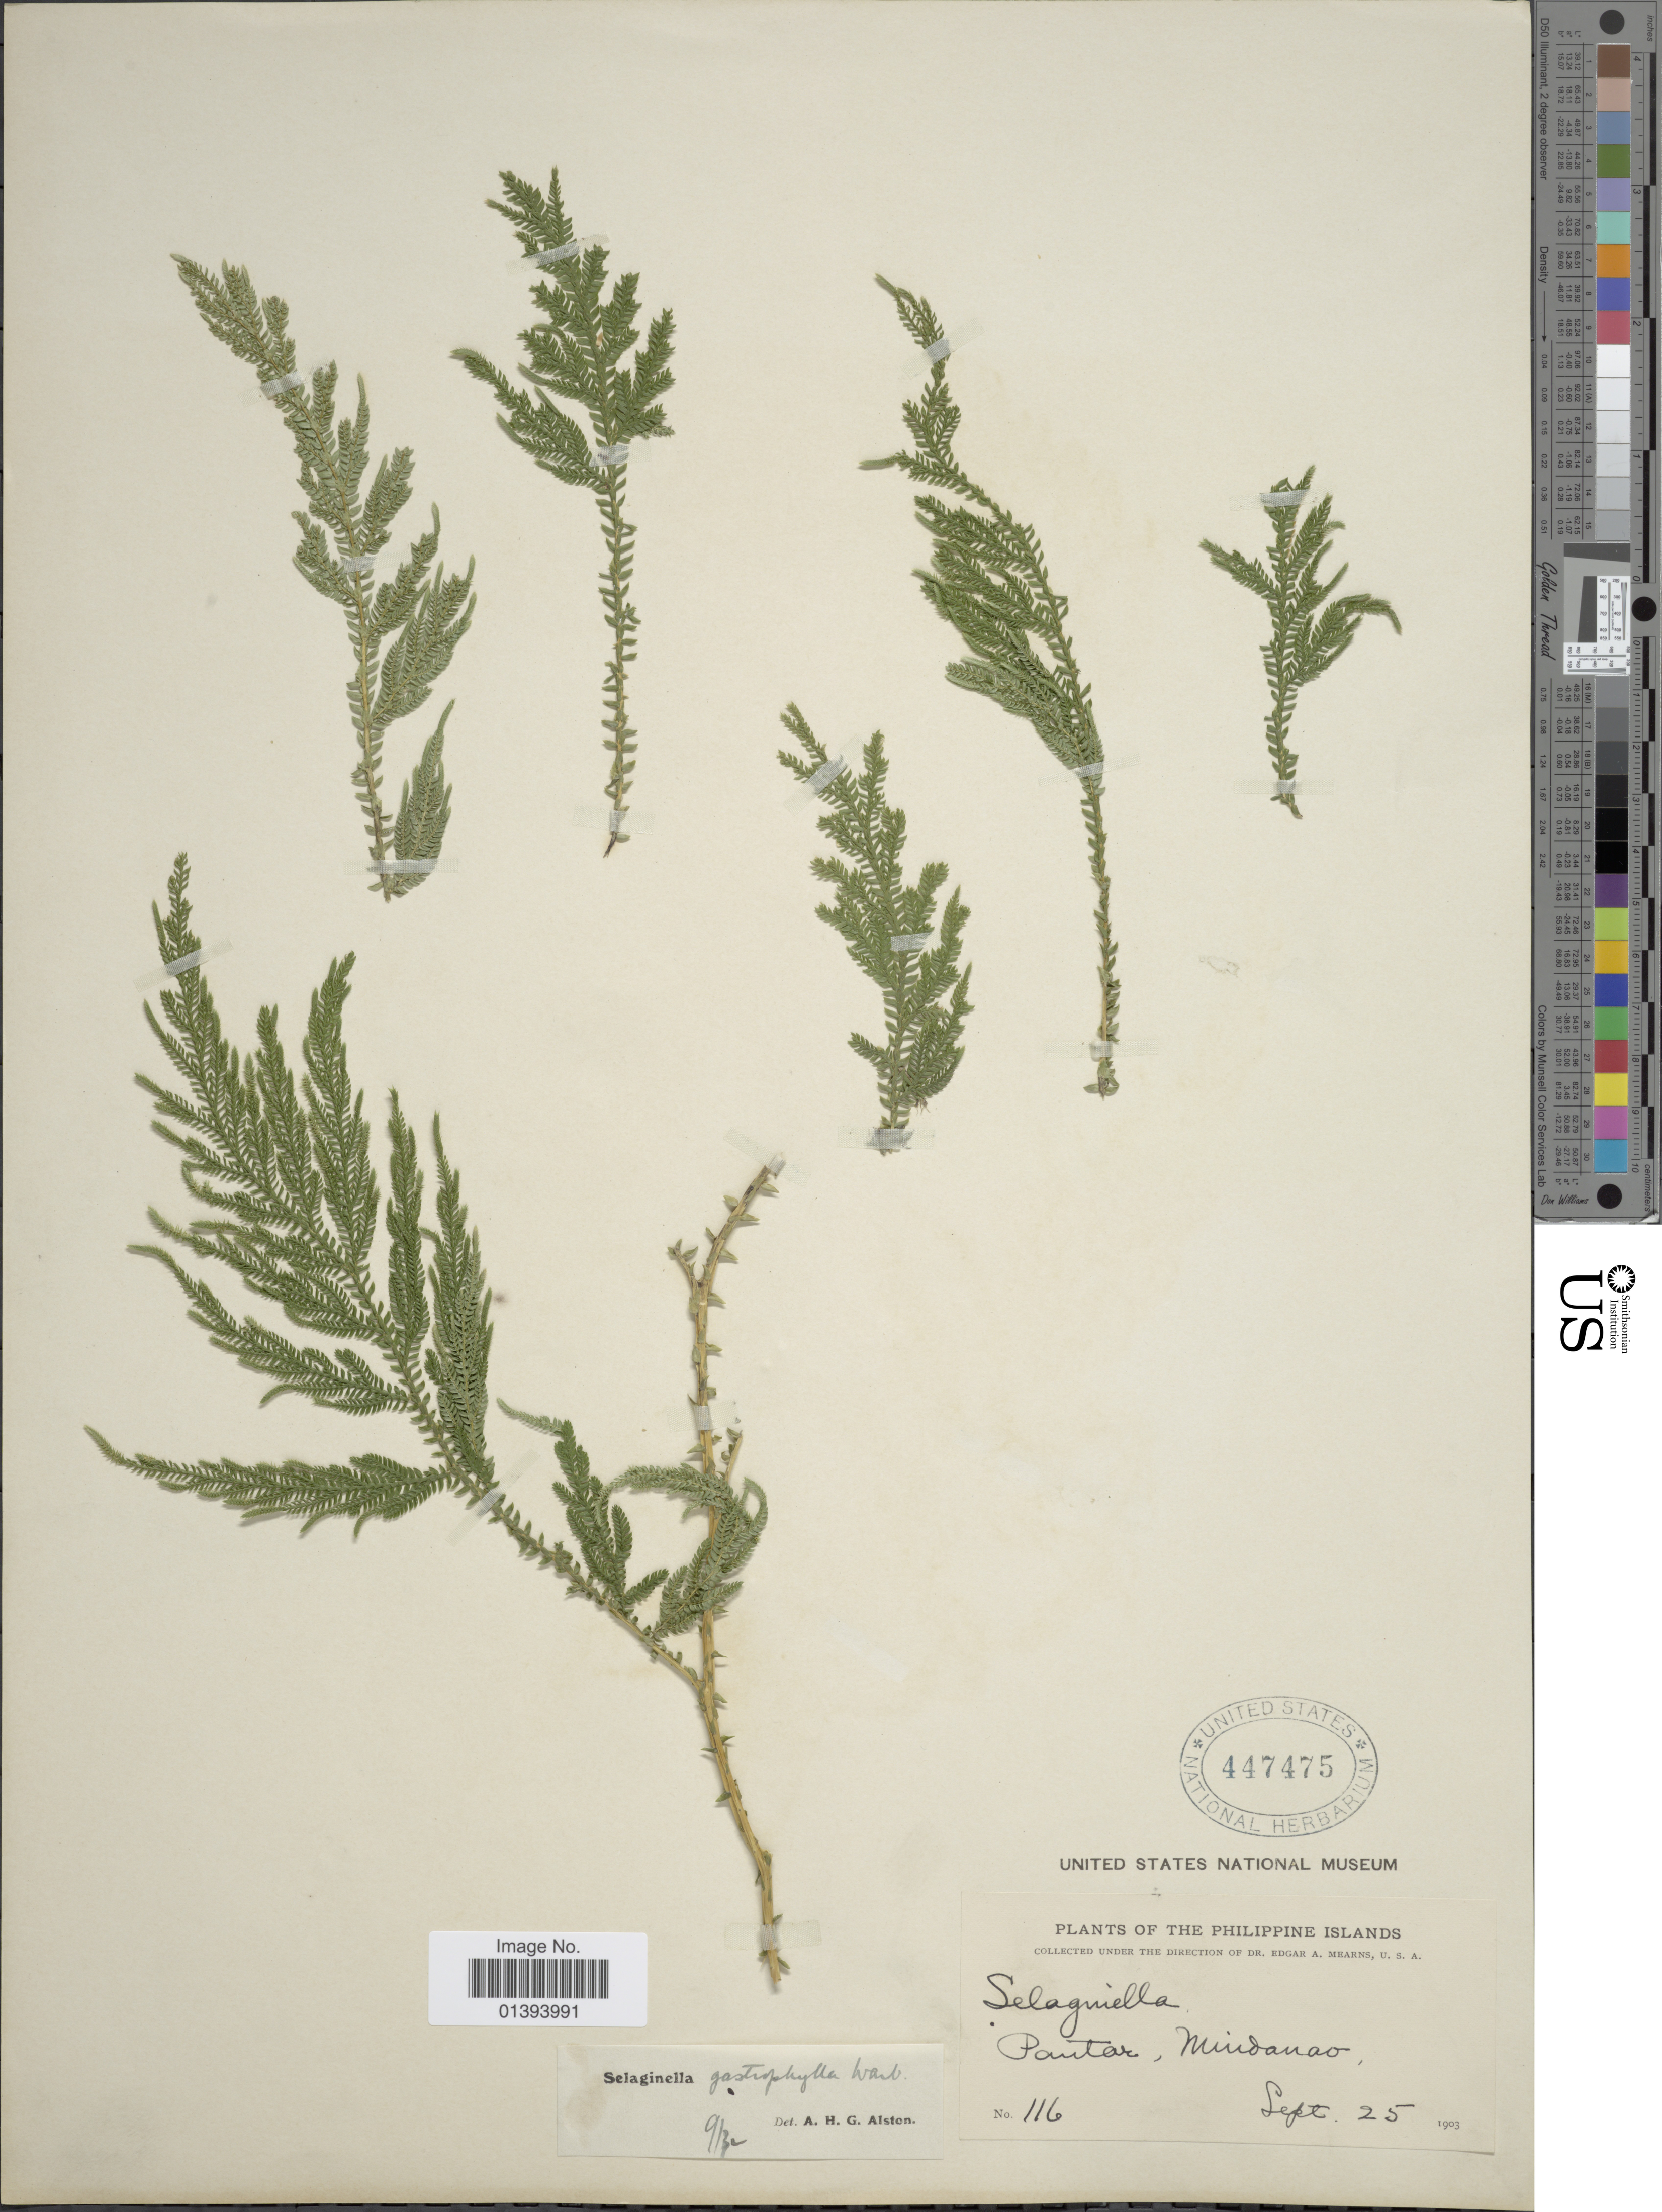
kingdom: Plantae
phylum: Tracheophyta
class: Lycopodiopsida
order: Selaginellales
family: Selaginellaceae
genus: Selaginella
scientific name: Selaginella gastrophylla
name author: Warb.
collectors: E. A. Mearns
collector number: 116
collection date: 1903-09-25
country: Philippines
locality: Pantar, Mindanao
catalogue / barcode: US 447475